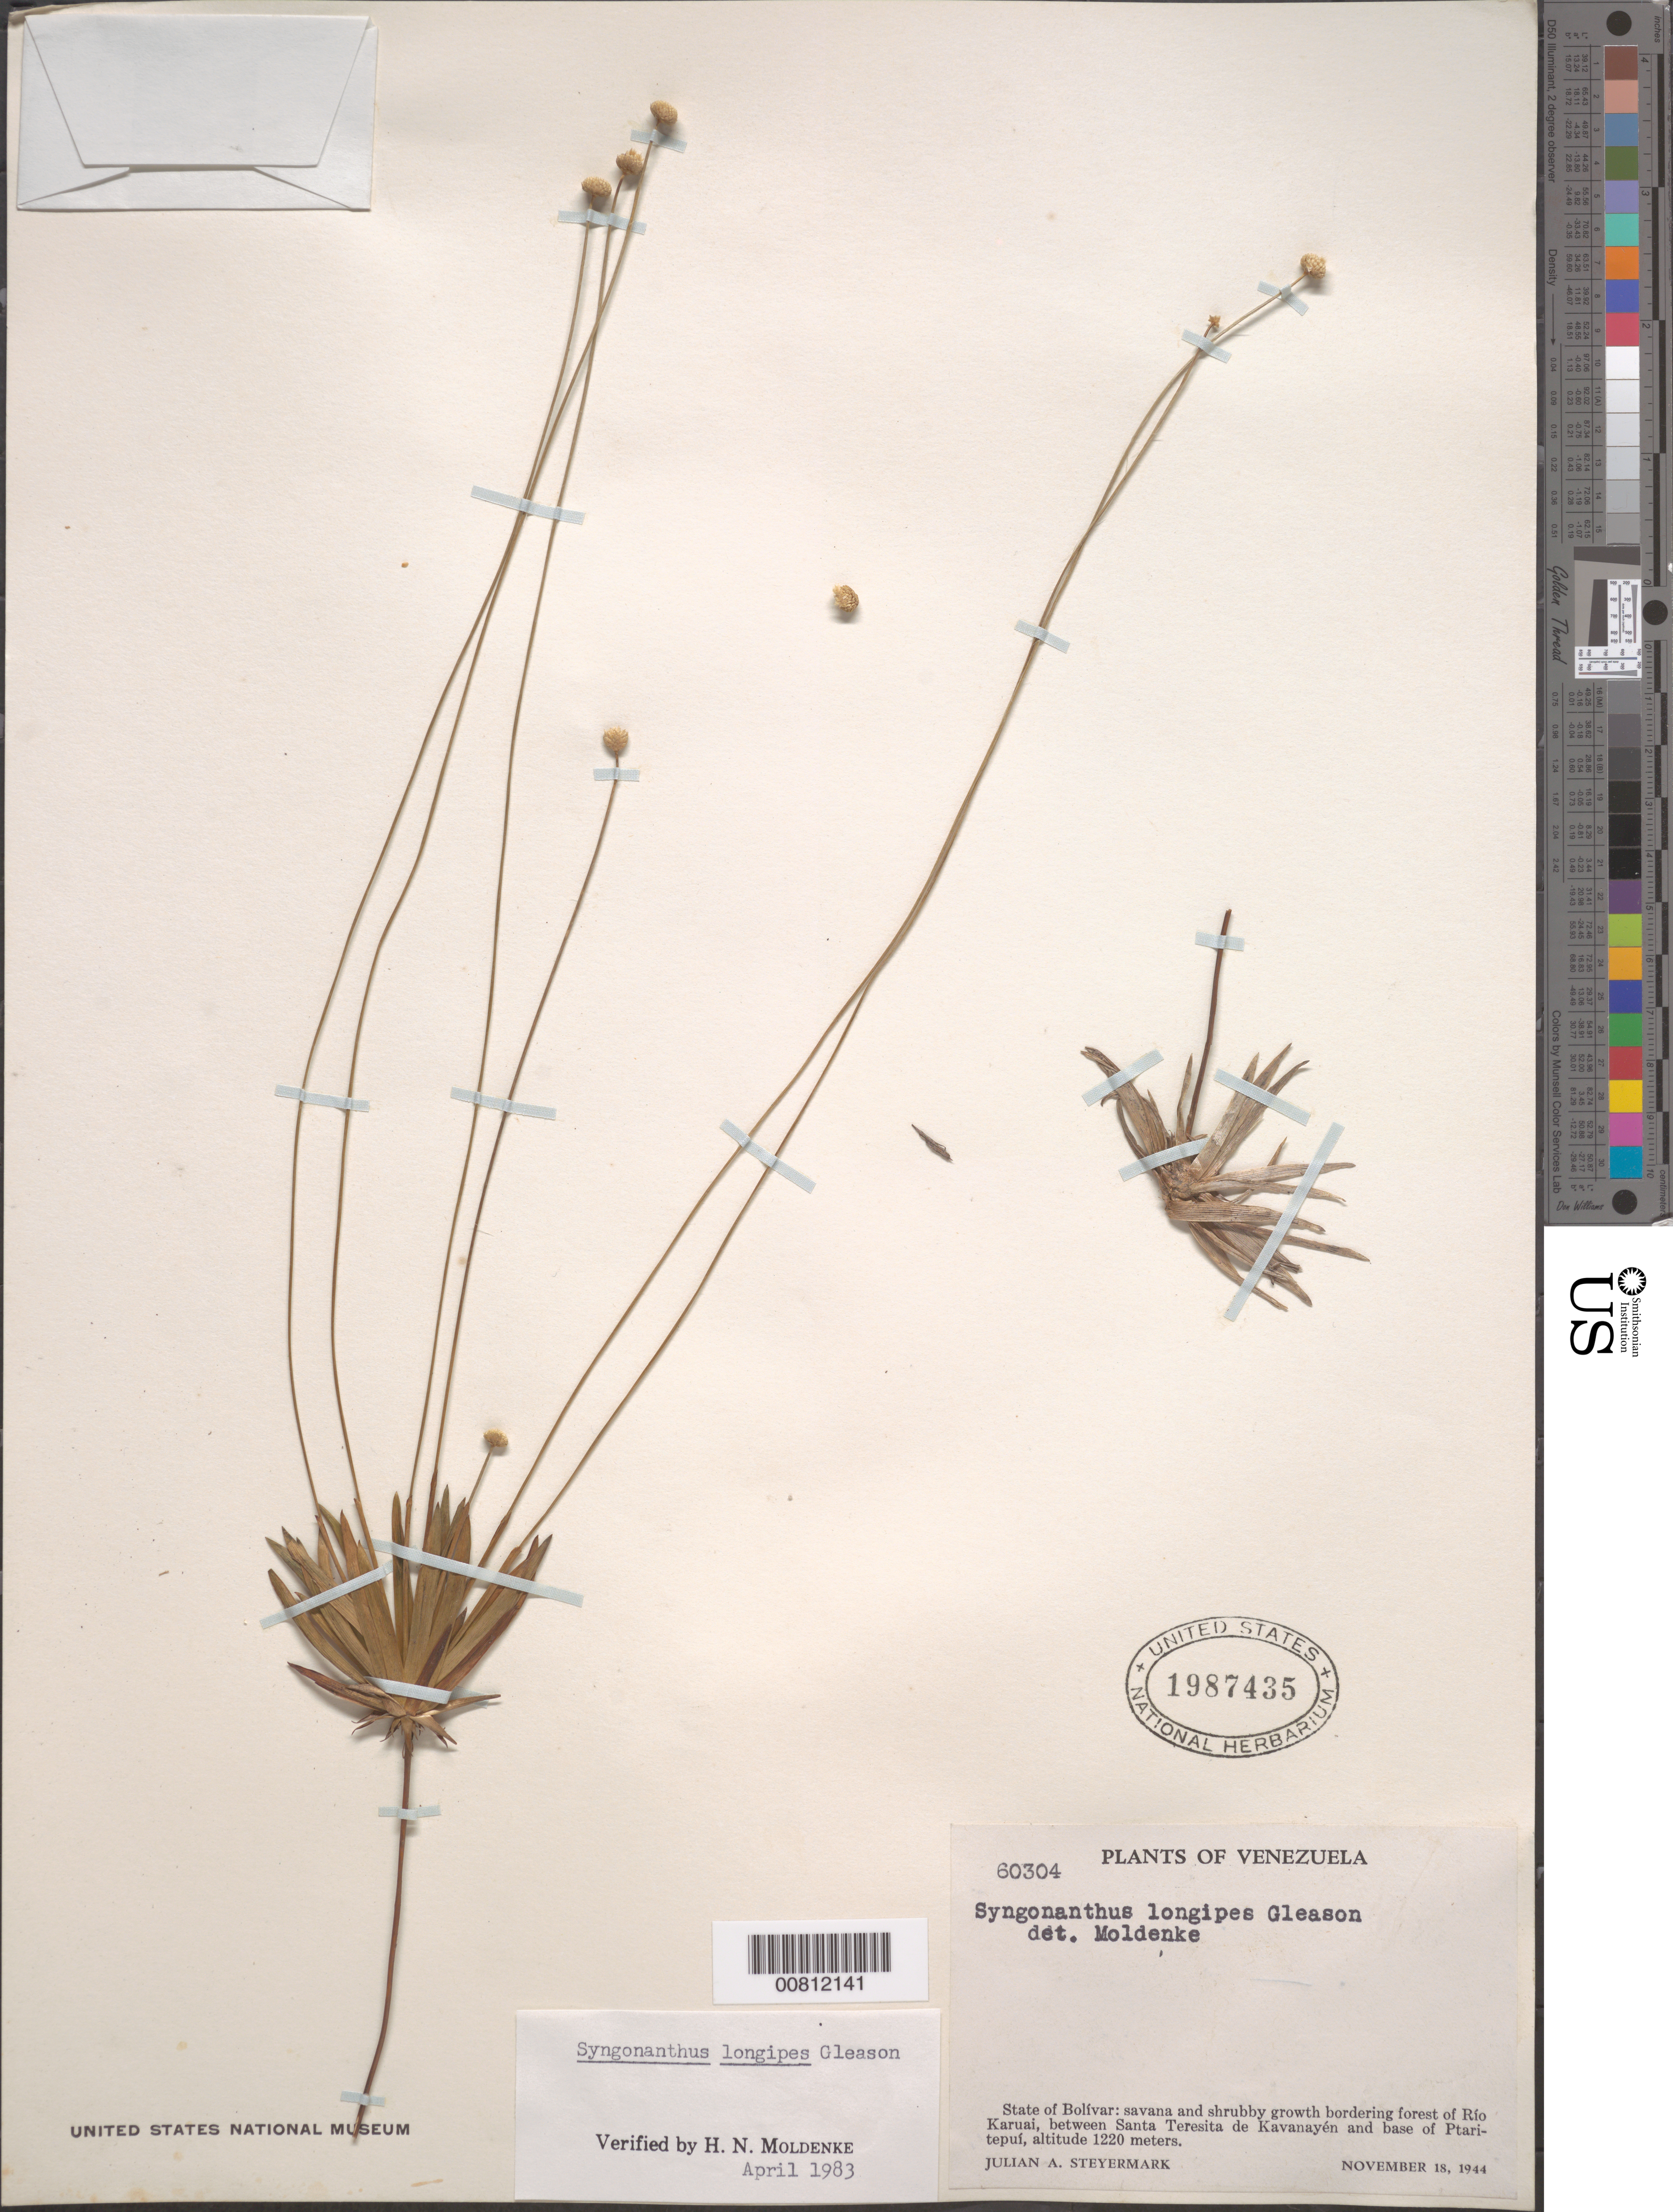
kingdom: Plantae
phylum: Tracheophyta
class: Liliopsida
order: Poales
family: Eriocaulaceae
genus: Syngonanthus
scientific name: Syngonanthus longipes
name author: Gleason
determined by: Moldenke, H. N.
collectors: J. Steyermark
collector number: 60304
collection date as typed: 18-Nov-44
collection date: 1944-11-18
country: Venezuela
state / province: Bolívar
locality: Río Karuai, between Santa Teresita de Kavanayén and base of Ptari-tepuí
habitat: Savanna and shrubby growth bordering forest of river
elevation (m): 1220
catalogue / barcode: US 1987435